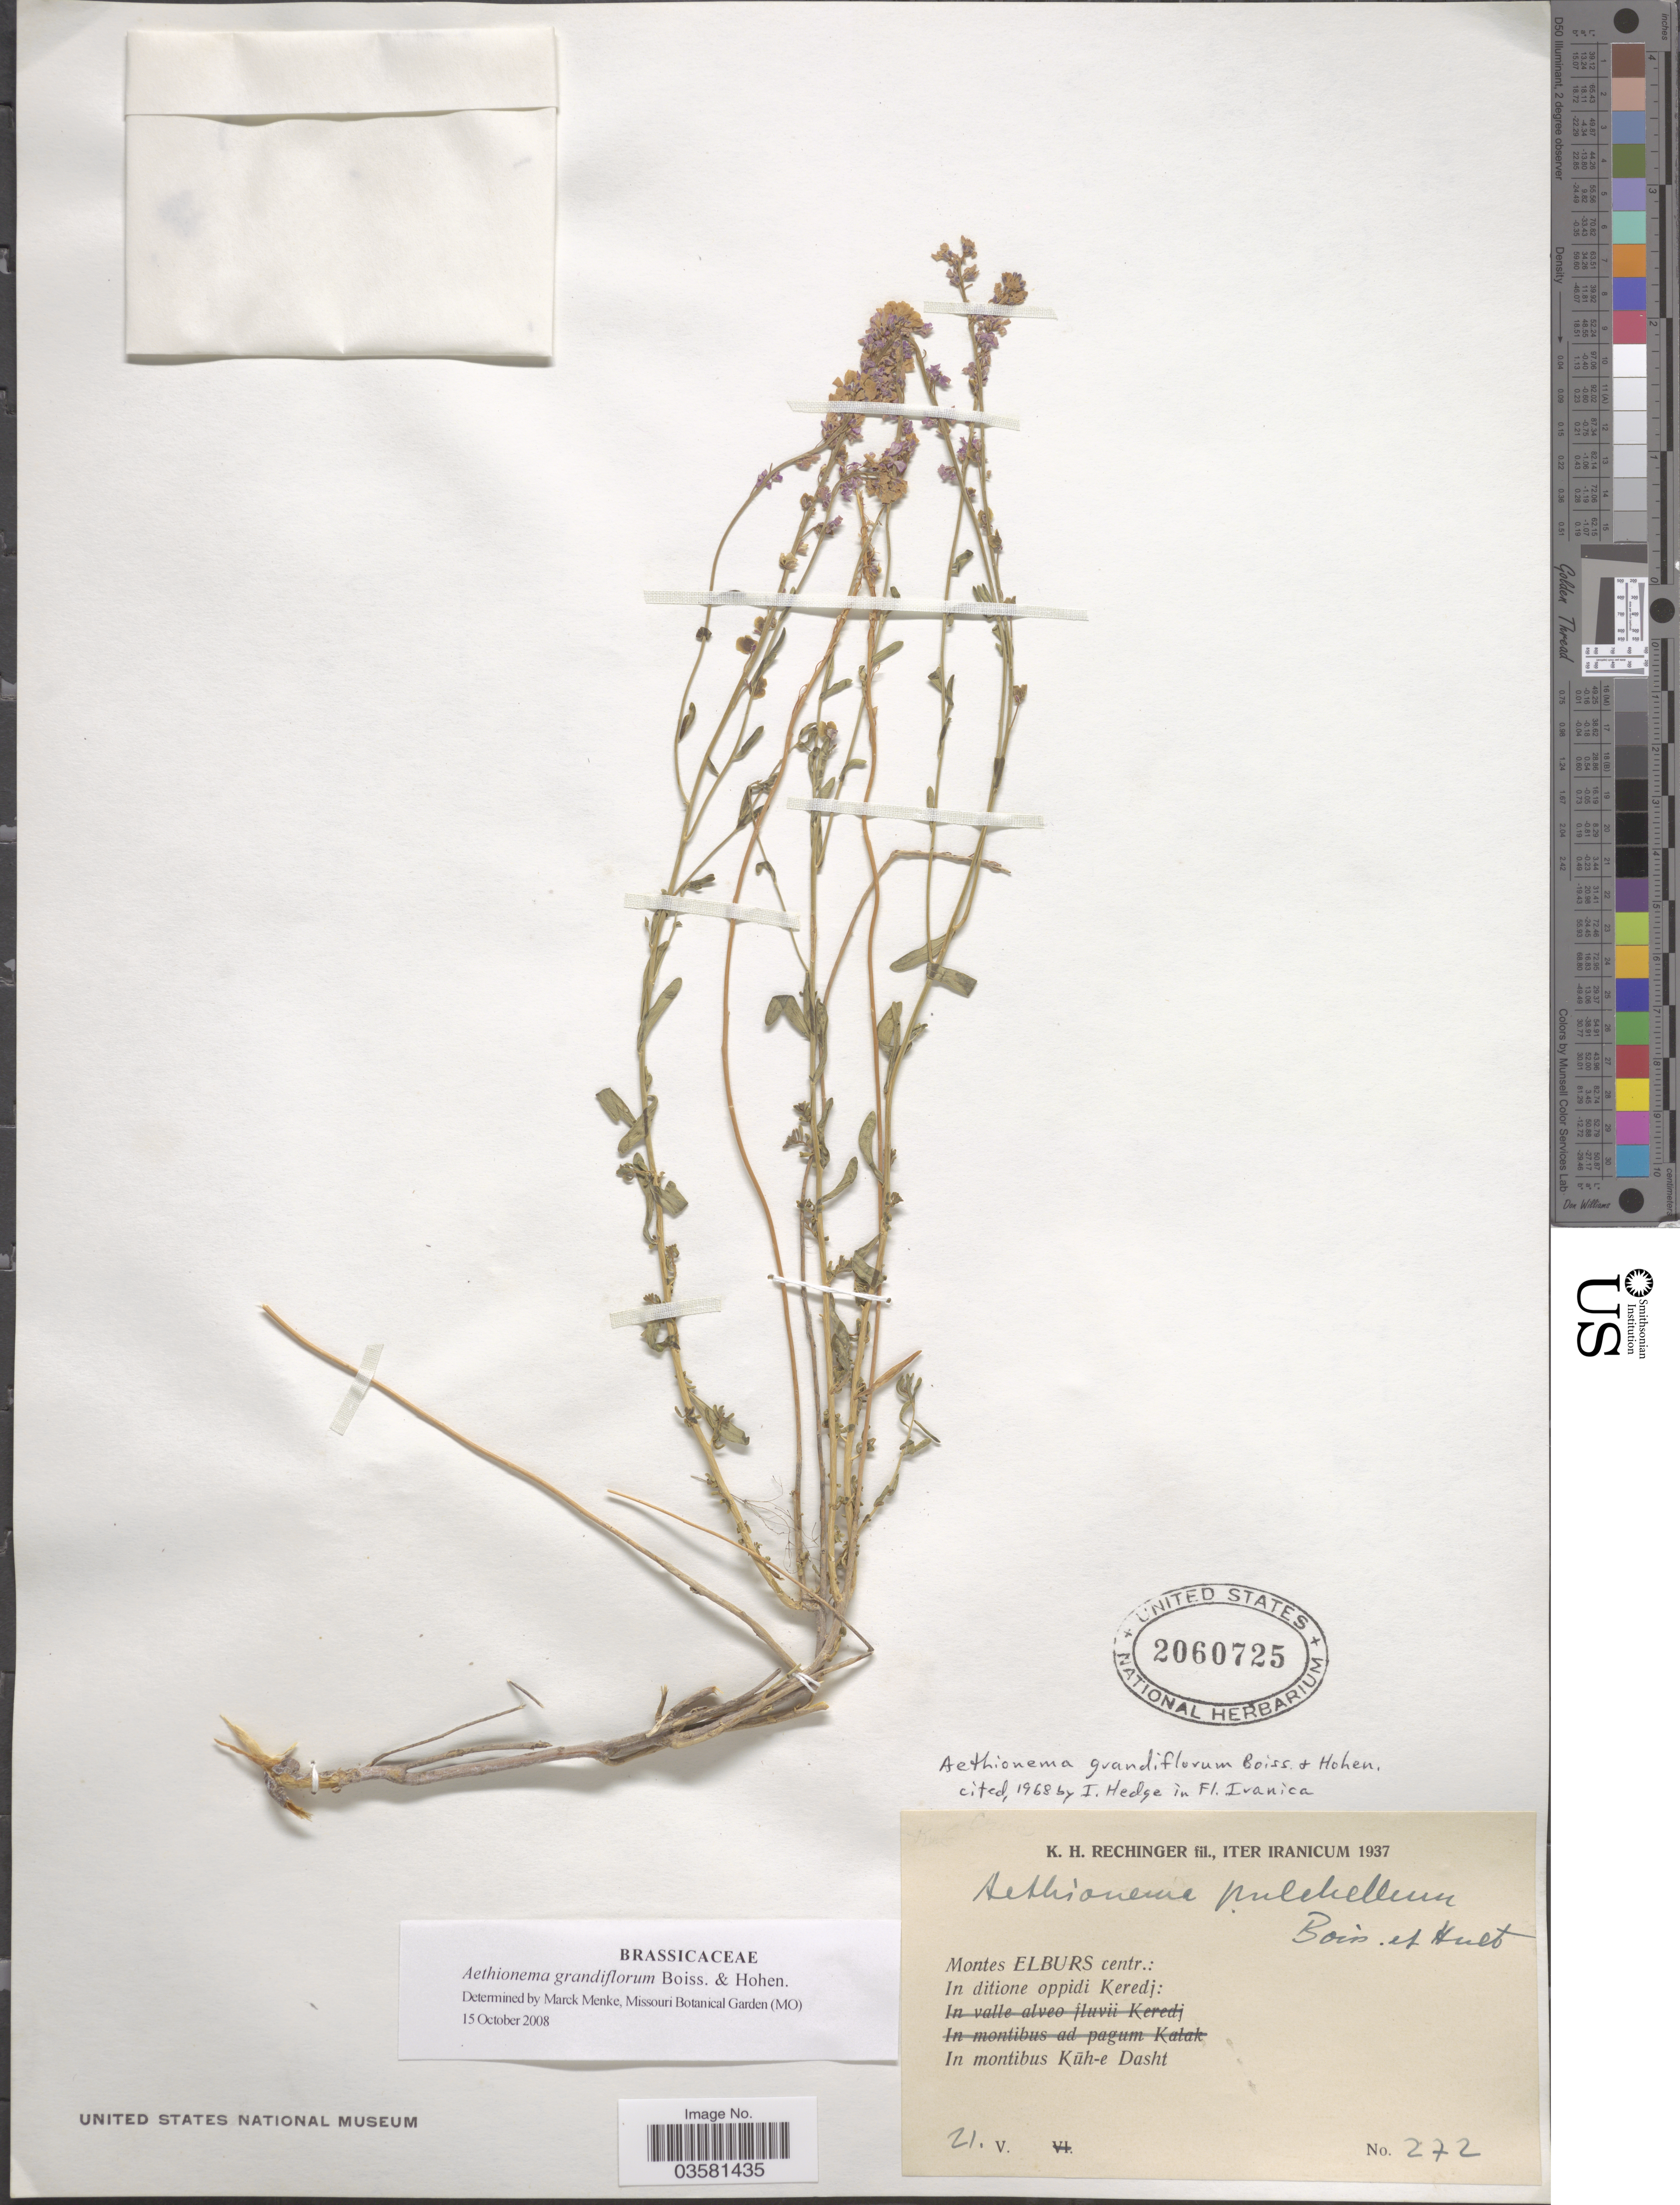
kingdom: Plantae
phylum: Tracheophyta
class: Magnoliopsida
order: Brassicales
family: Brassicaceae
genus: Aethionema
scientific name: Aethionema grandiflorum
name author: Boiss. & Hohen.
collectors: K. H. Rechinger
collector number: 272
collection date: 1937-05-21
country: Iran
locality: Montes Elburs centr.: In ditione oppidi Keredj: In montibus Küh-e Dasht.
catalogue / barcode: US 2060725